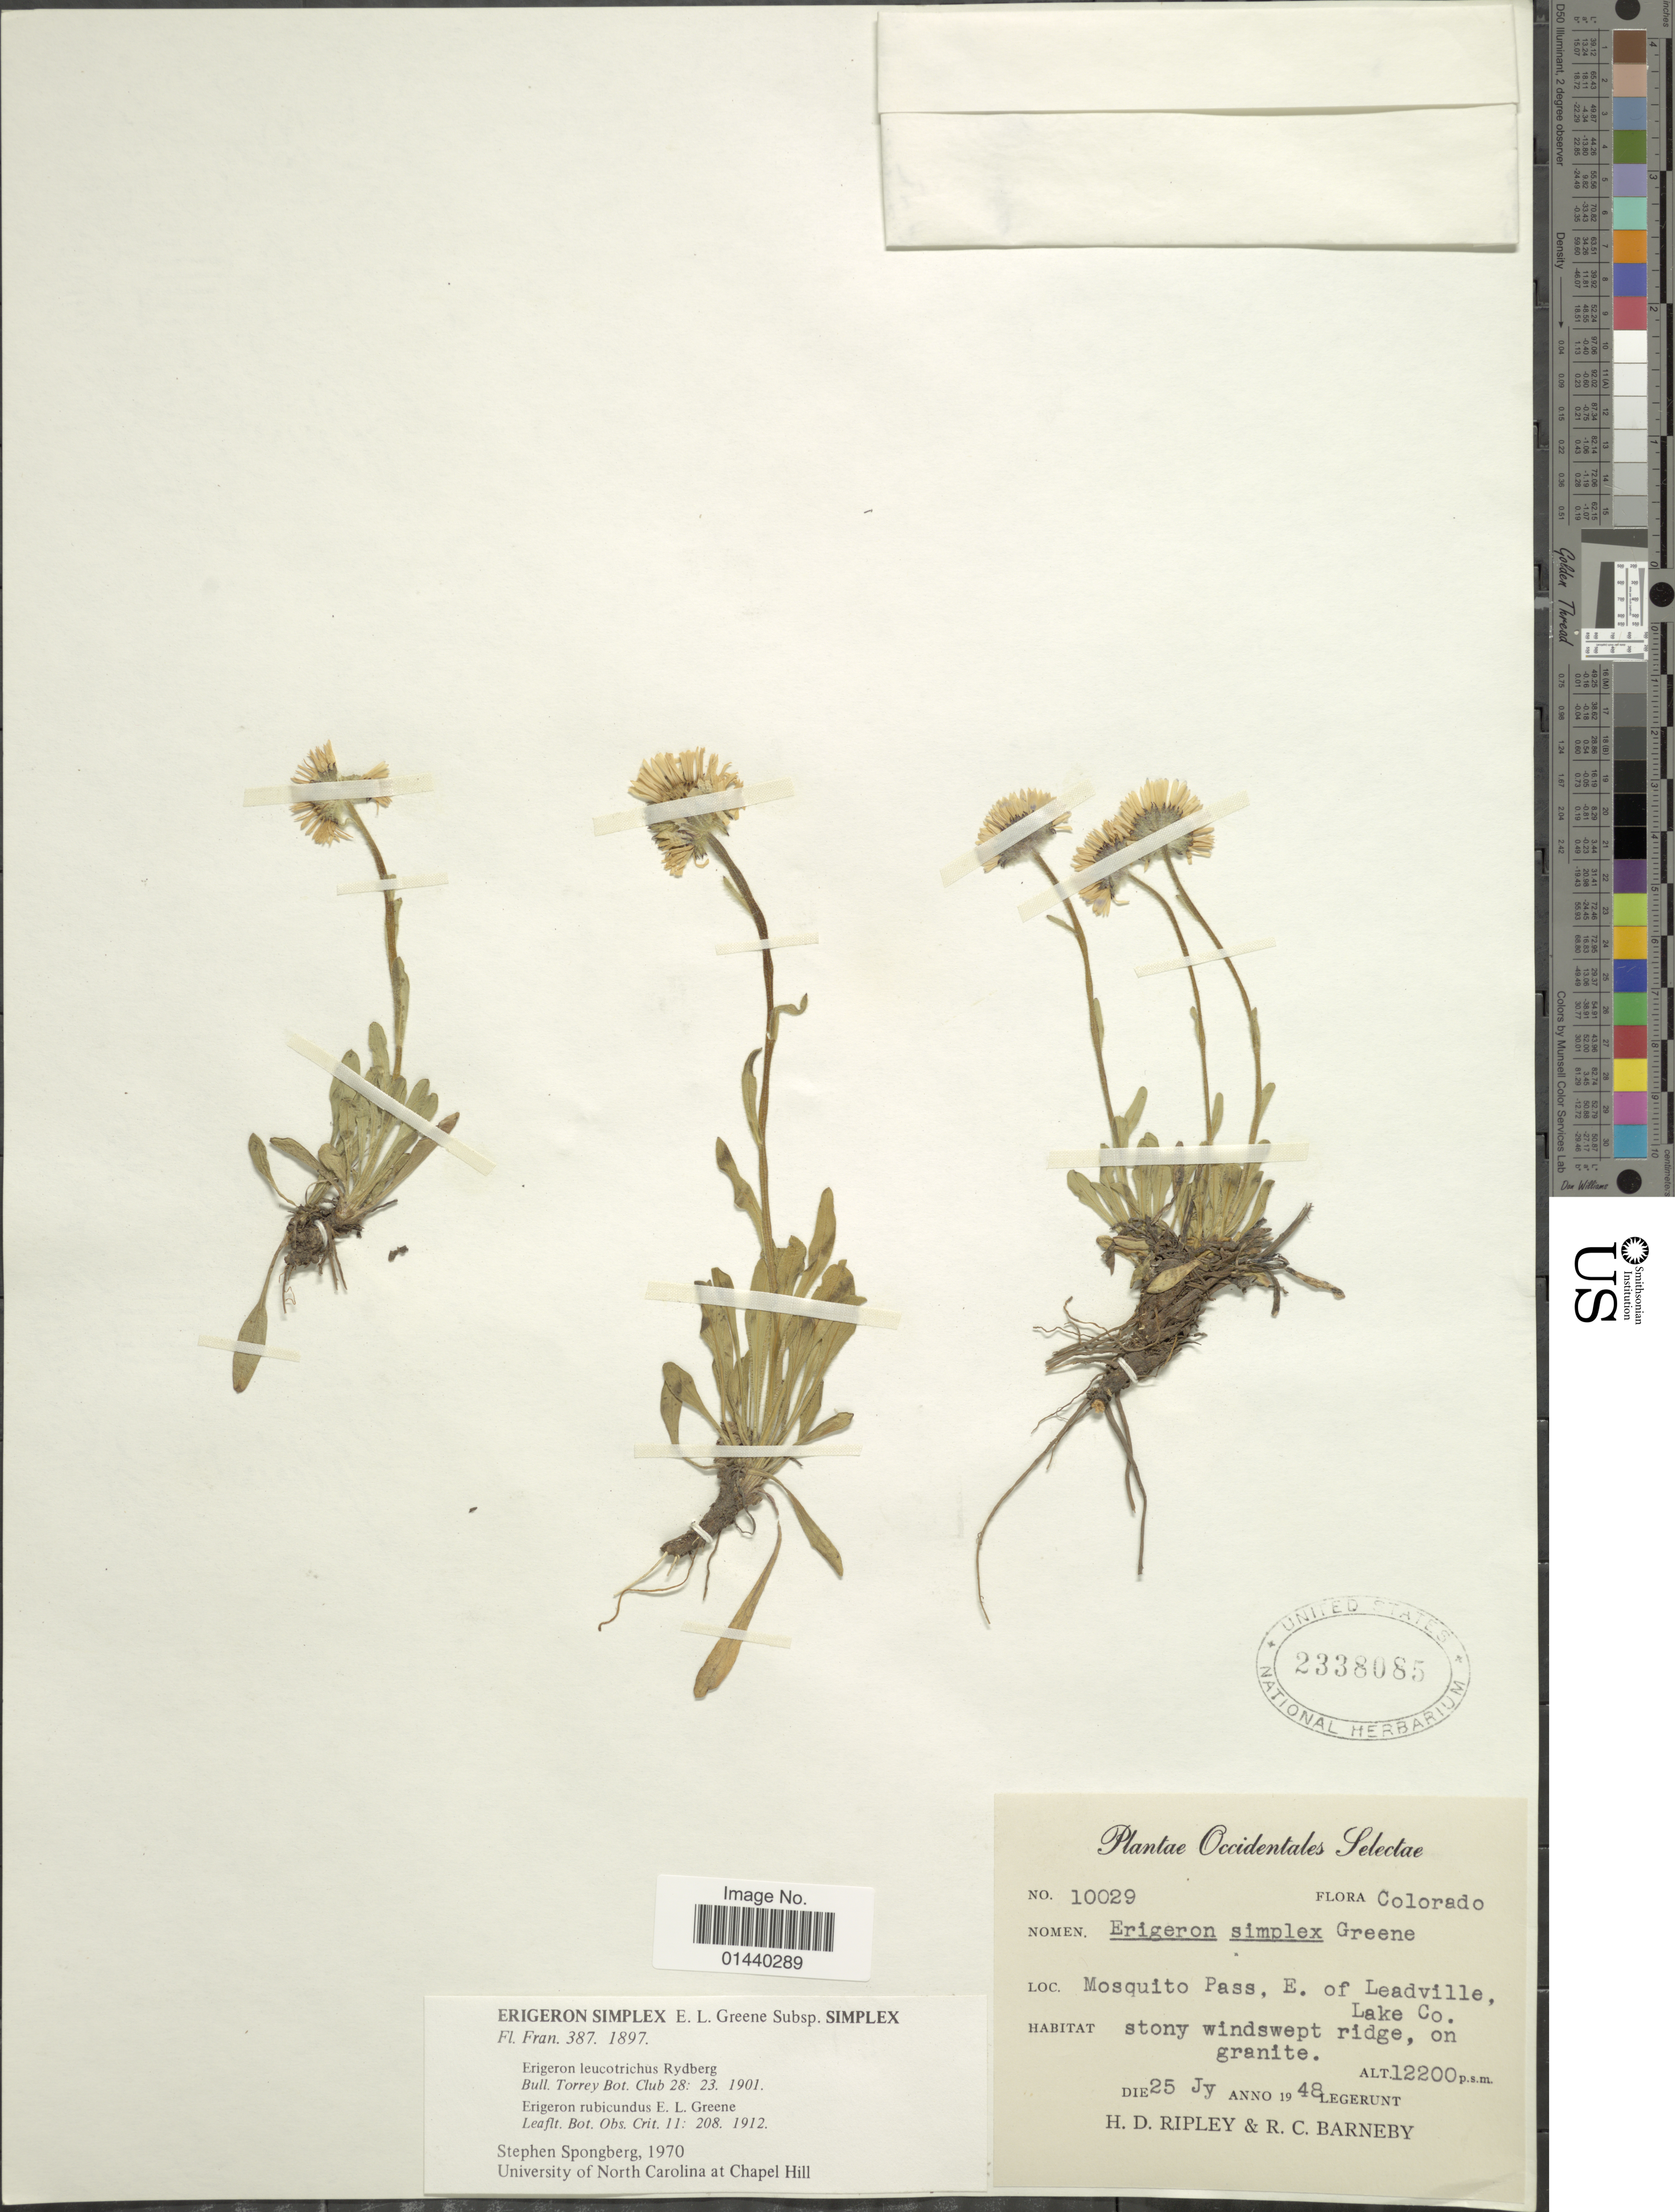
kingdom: Plantae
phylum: Tracheophyta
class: Magnoliopsida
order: Asterales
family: Asteraceae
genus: Erigeron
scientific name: Erigeron simplex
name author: Greene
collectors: H. Ripley & R. C. Barneby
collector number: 10029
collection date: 1948-01-25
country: United States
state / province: Colorado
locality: Occidentales Selectae. Mosquito Pass, E. of Leadville, Lake Co.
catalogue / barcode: US 2338085